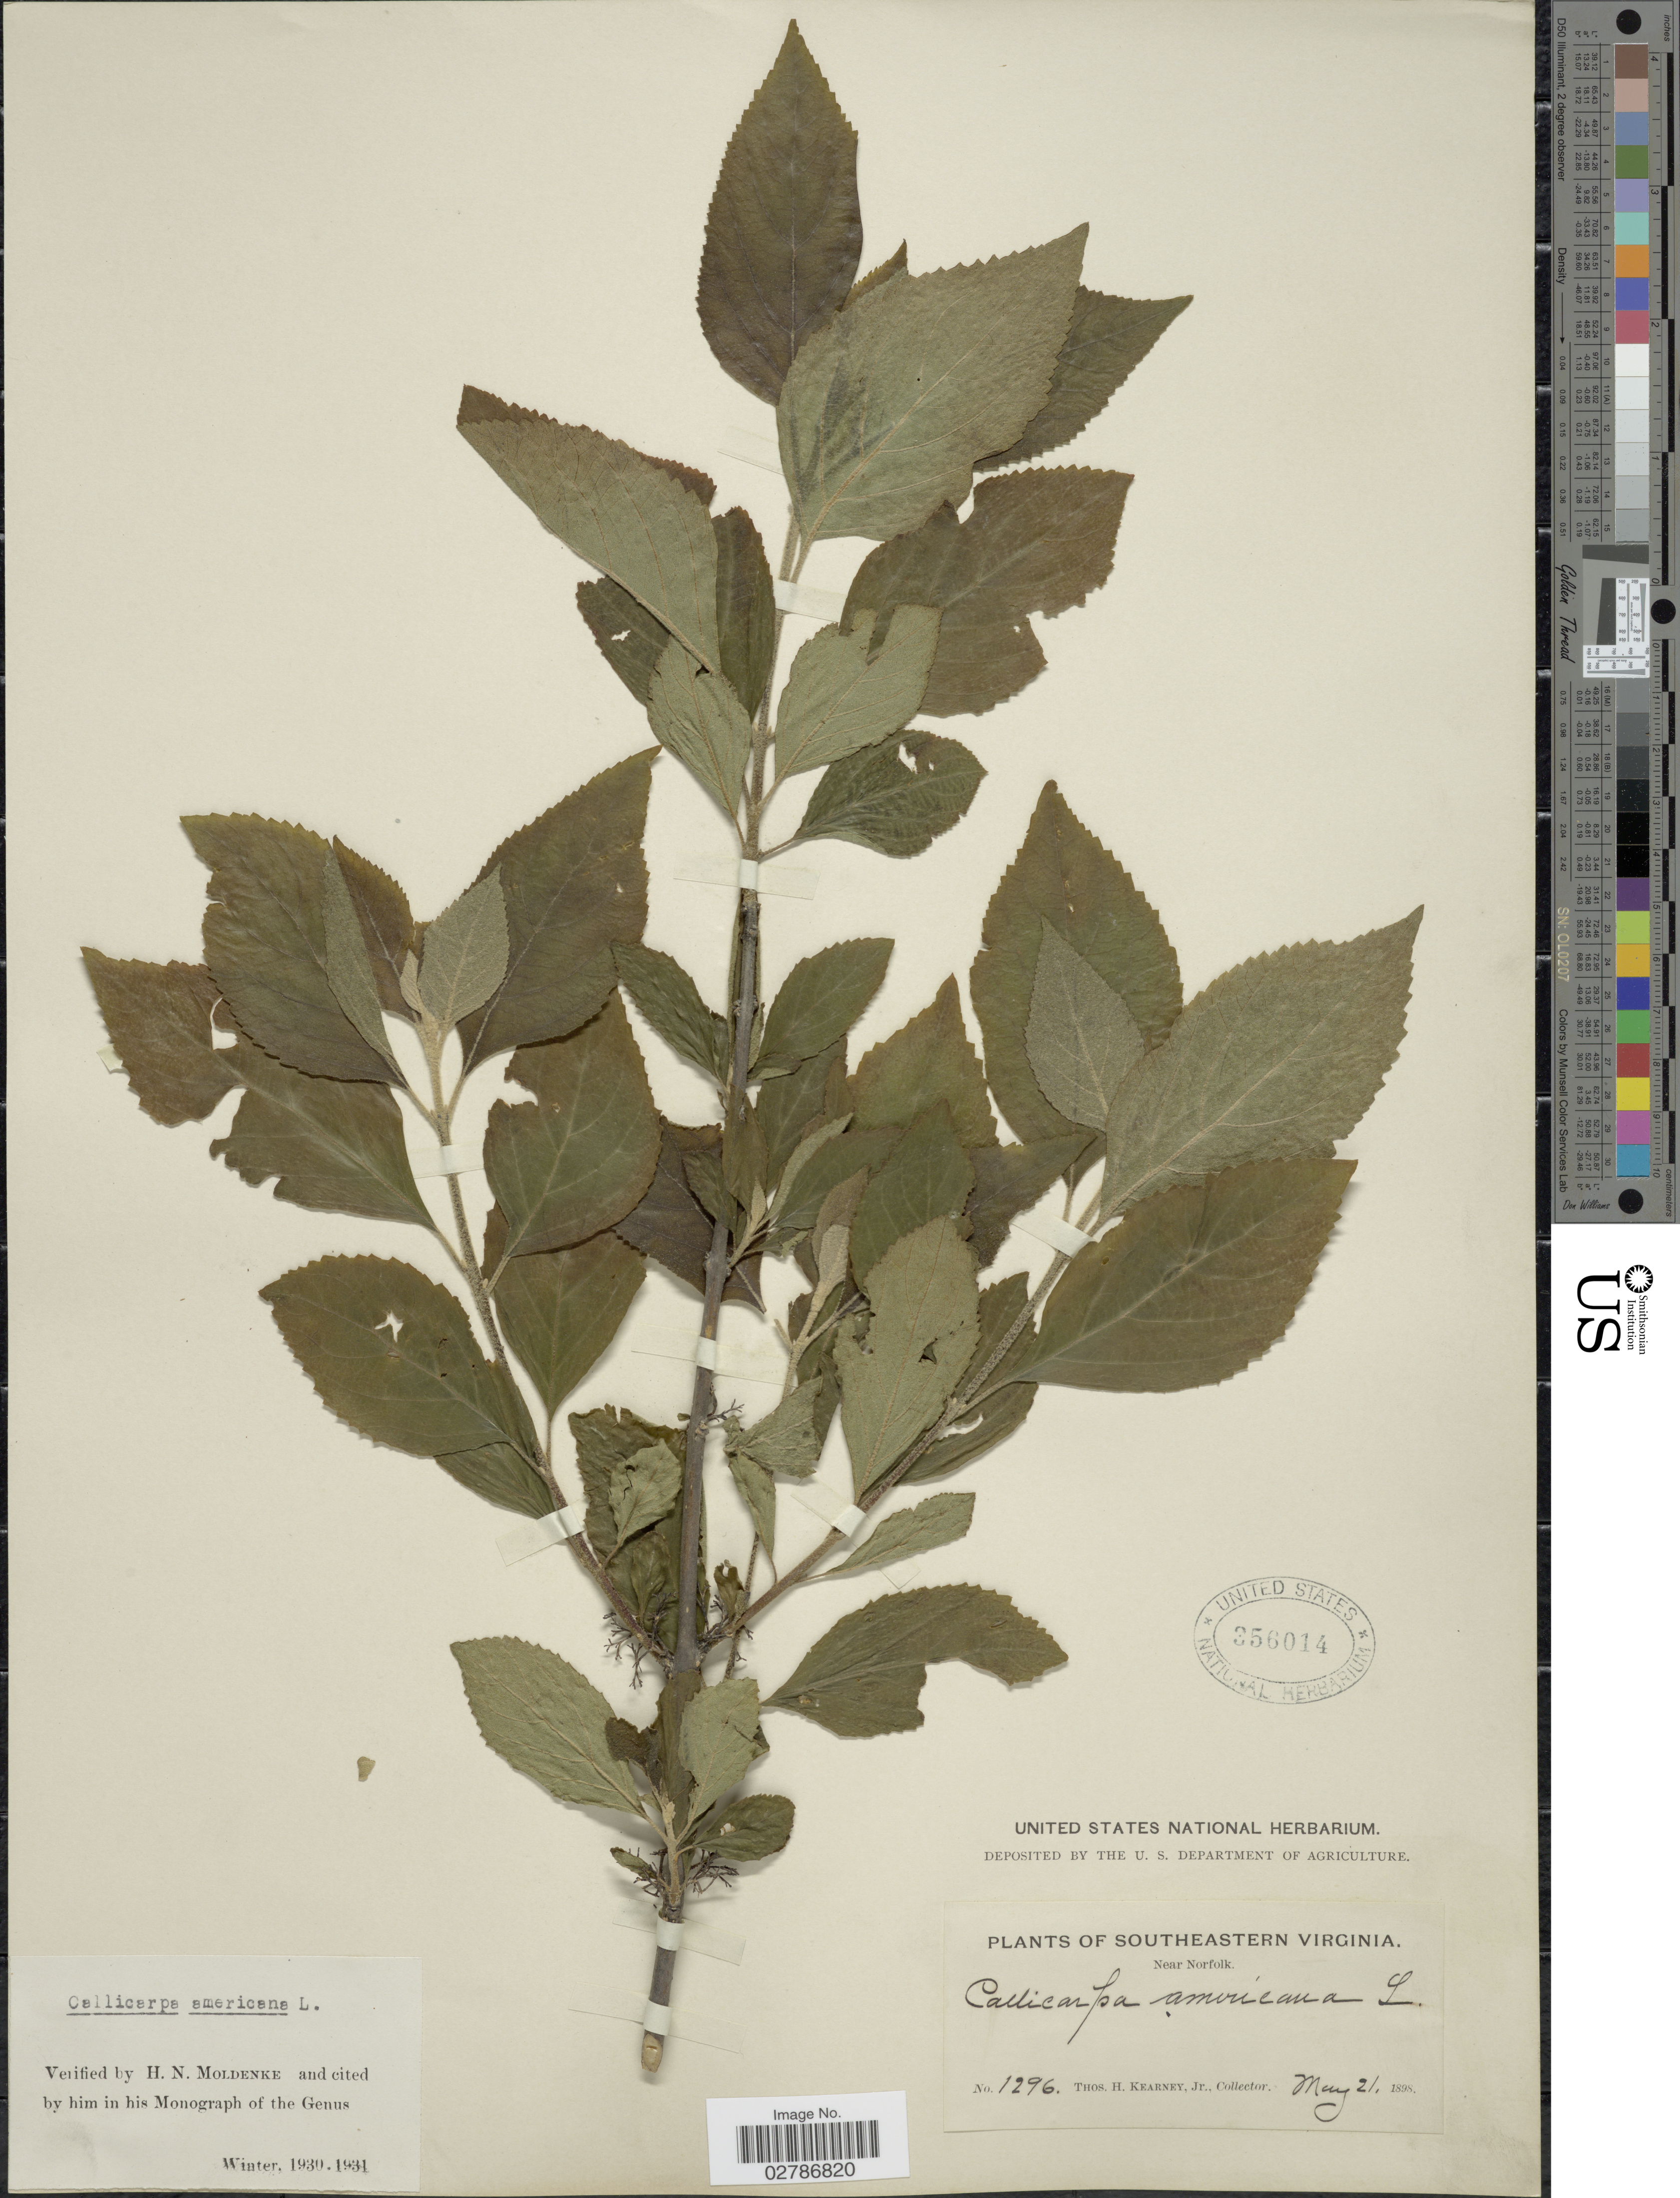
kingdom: Plantae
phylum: Tracheophyta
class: Magnoliopsida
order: Lamiales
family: Lamiaceae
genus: Callicarpa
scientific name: Callicarpa americana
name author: L.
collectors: T. H. Kearney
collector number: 1296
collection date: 1898-05-21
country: United States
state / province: Virginia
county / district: City of Norfolk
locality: Southeastern Virginia. Near Norfolk.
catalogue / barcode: US 356014